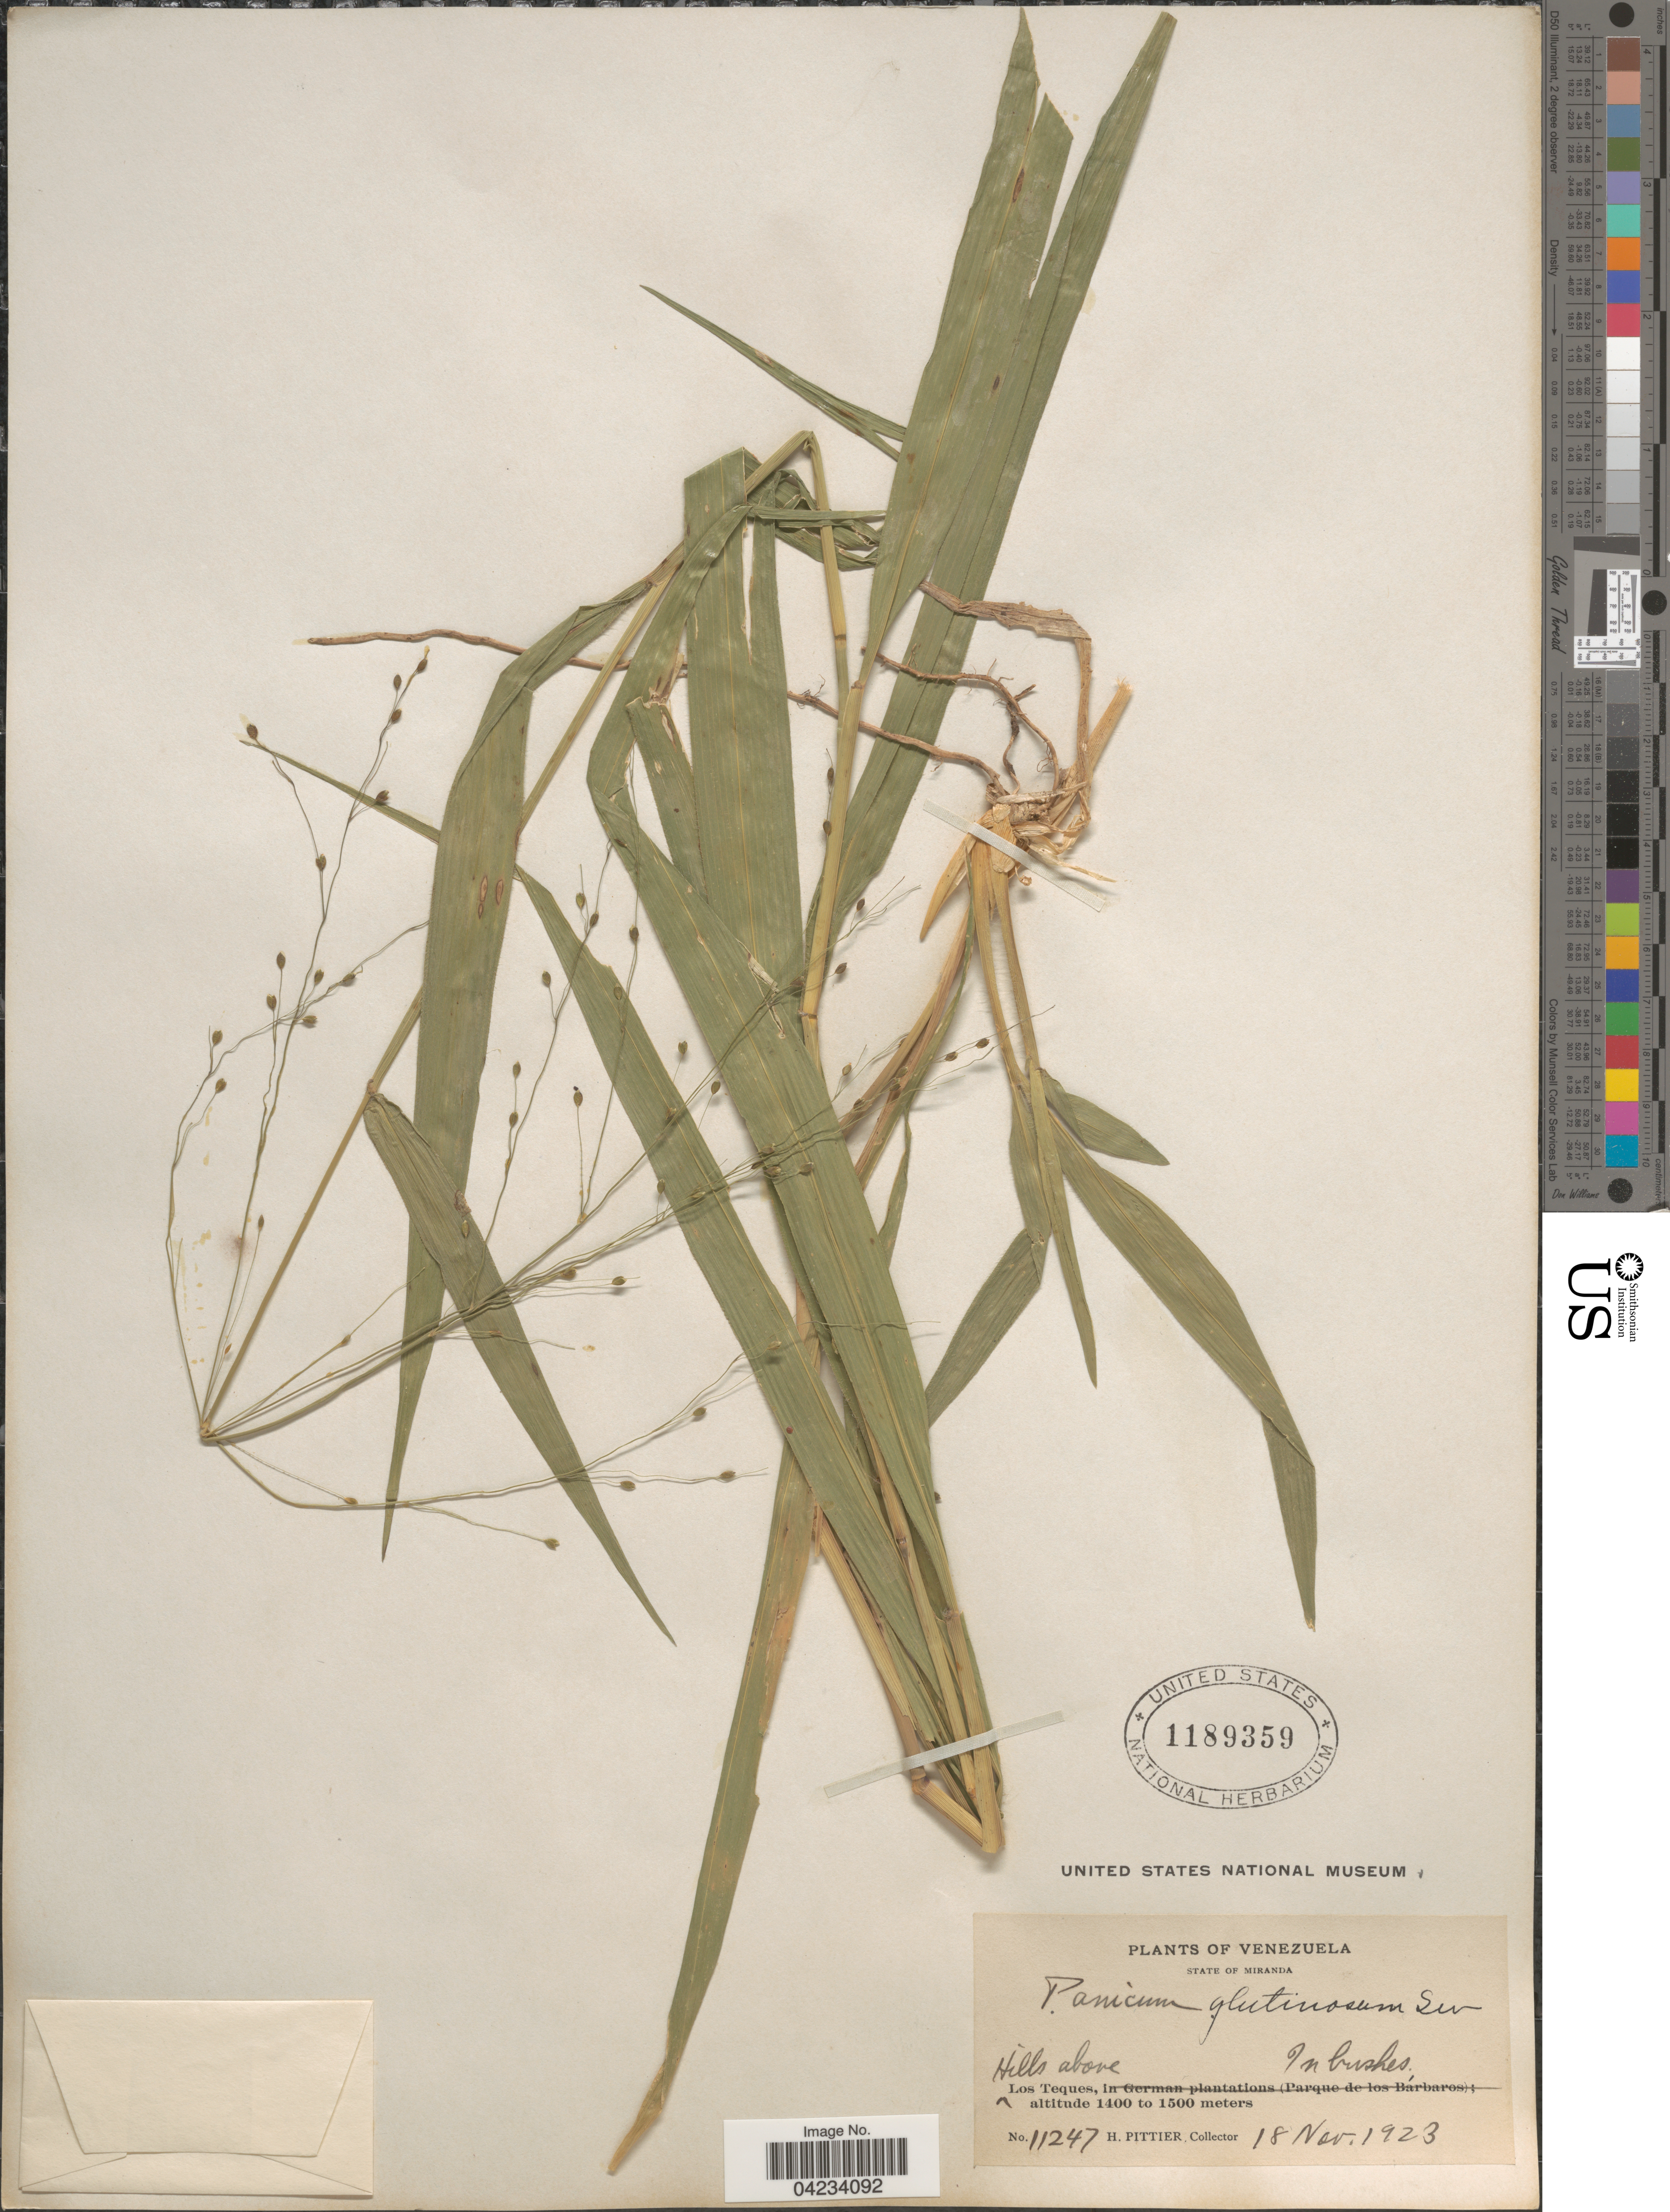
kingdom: Plantae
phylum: Tracheophyta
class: Liliopsida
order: Poales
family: Poaceae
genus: Homolepis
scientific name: Homolepis glutinosa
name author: (Sw.) Zuloaga & Soderstr.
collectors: H. F. Pittier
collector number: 11247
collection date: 1923-11-18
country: Venezuela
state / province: Miranda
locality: Hills above Los Teques.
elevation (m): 1400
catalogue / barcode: US 1189359